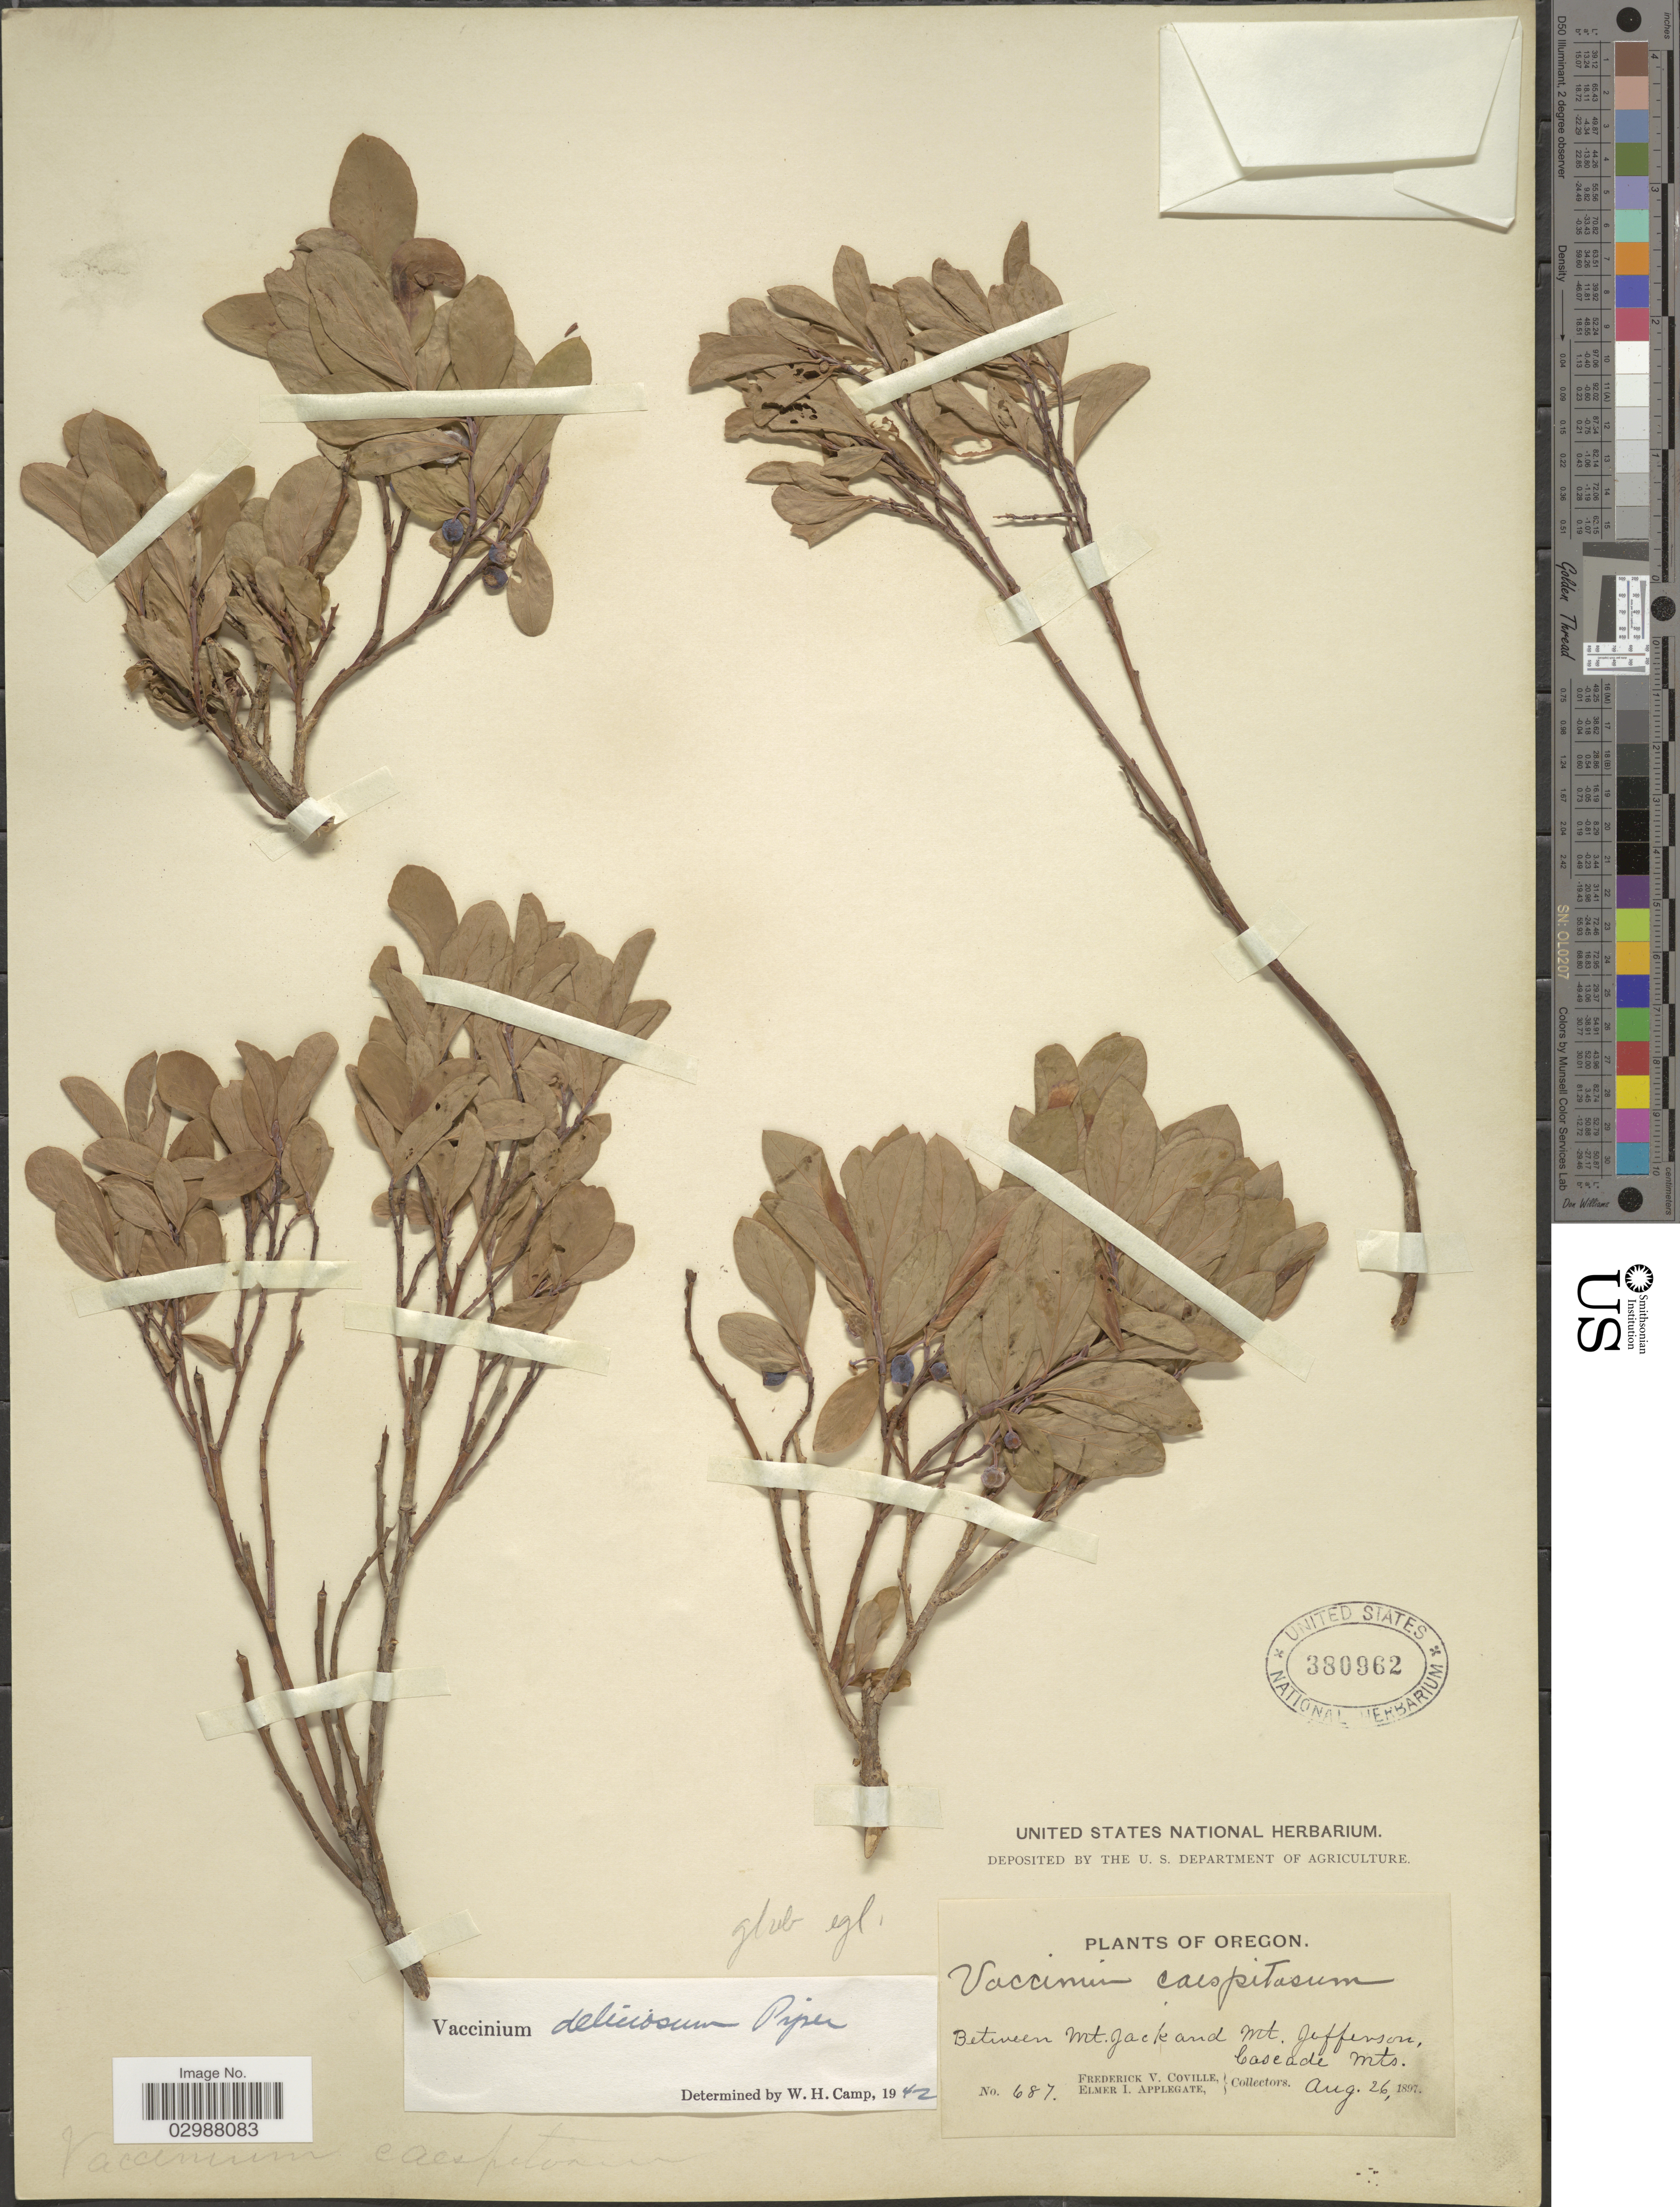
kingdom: Plantae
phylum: Tracheophyta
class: Magnoliopsida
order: Ericales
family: Ericaceae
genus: Vaccinium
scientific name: Vaccinium deliciosum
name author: Piper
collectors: F. V. Coville & E. I. Applegate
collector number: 687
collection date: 1897-08-26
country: United States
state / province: Oregon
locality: Between Mt. Jack and Mt. Jefferson, Cascade Mts.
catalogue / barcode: US 380962